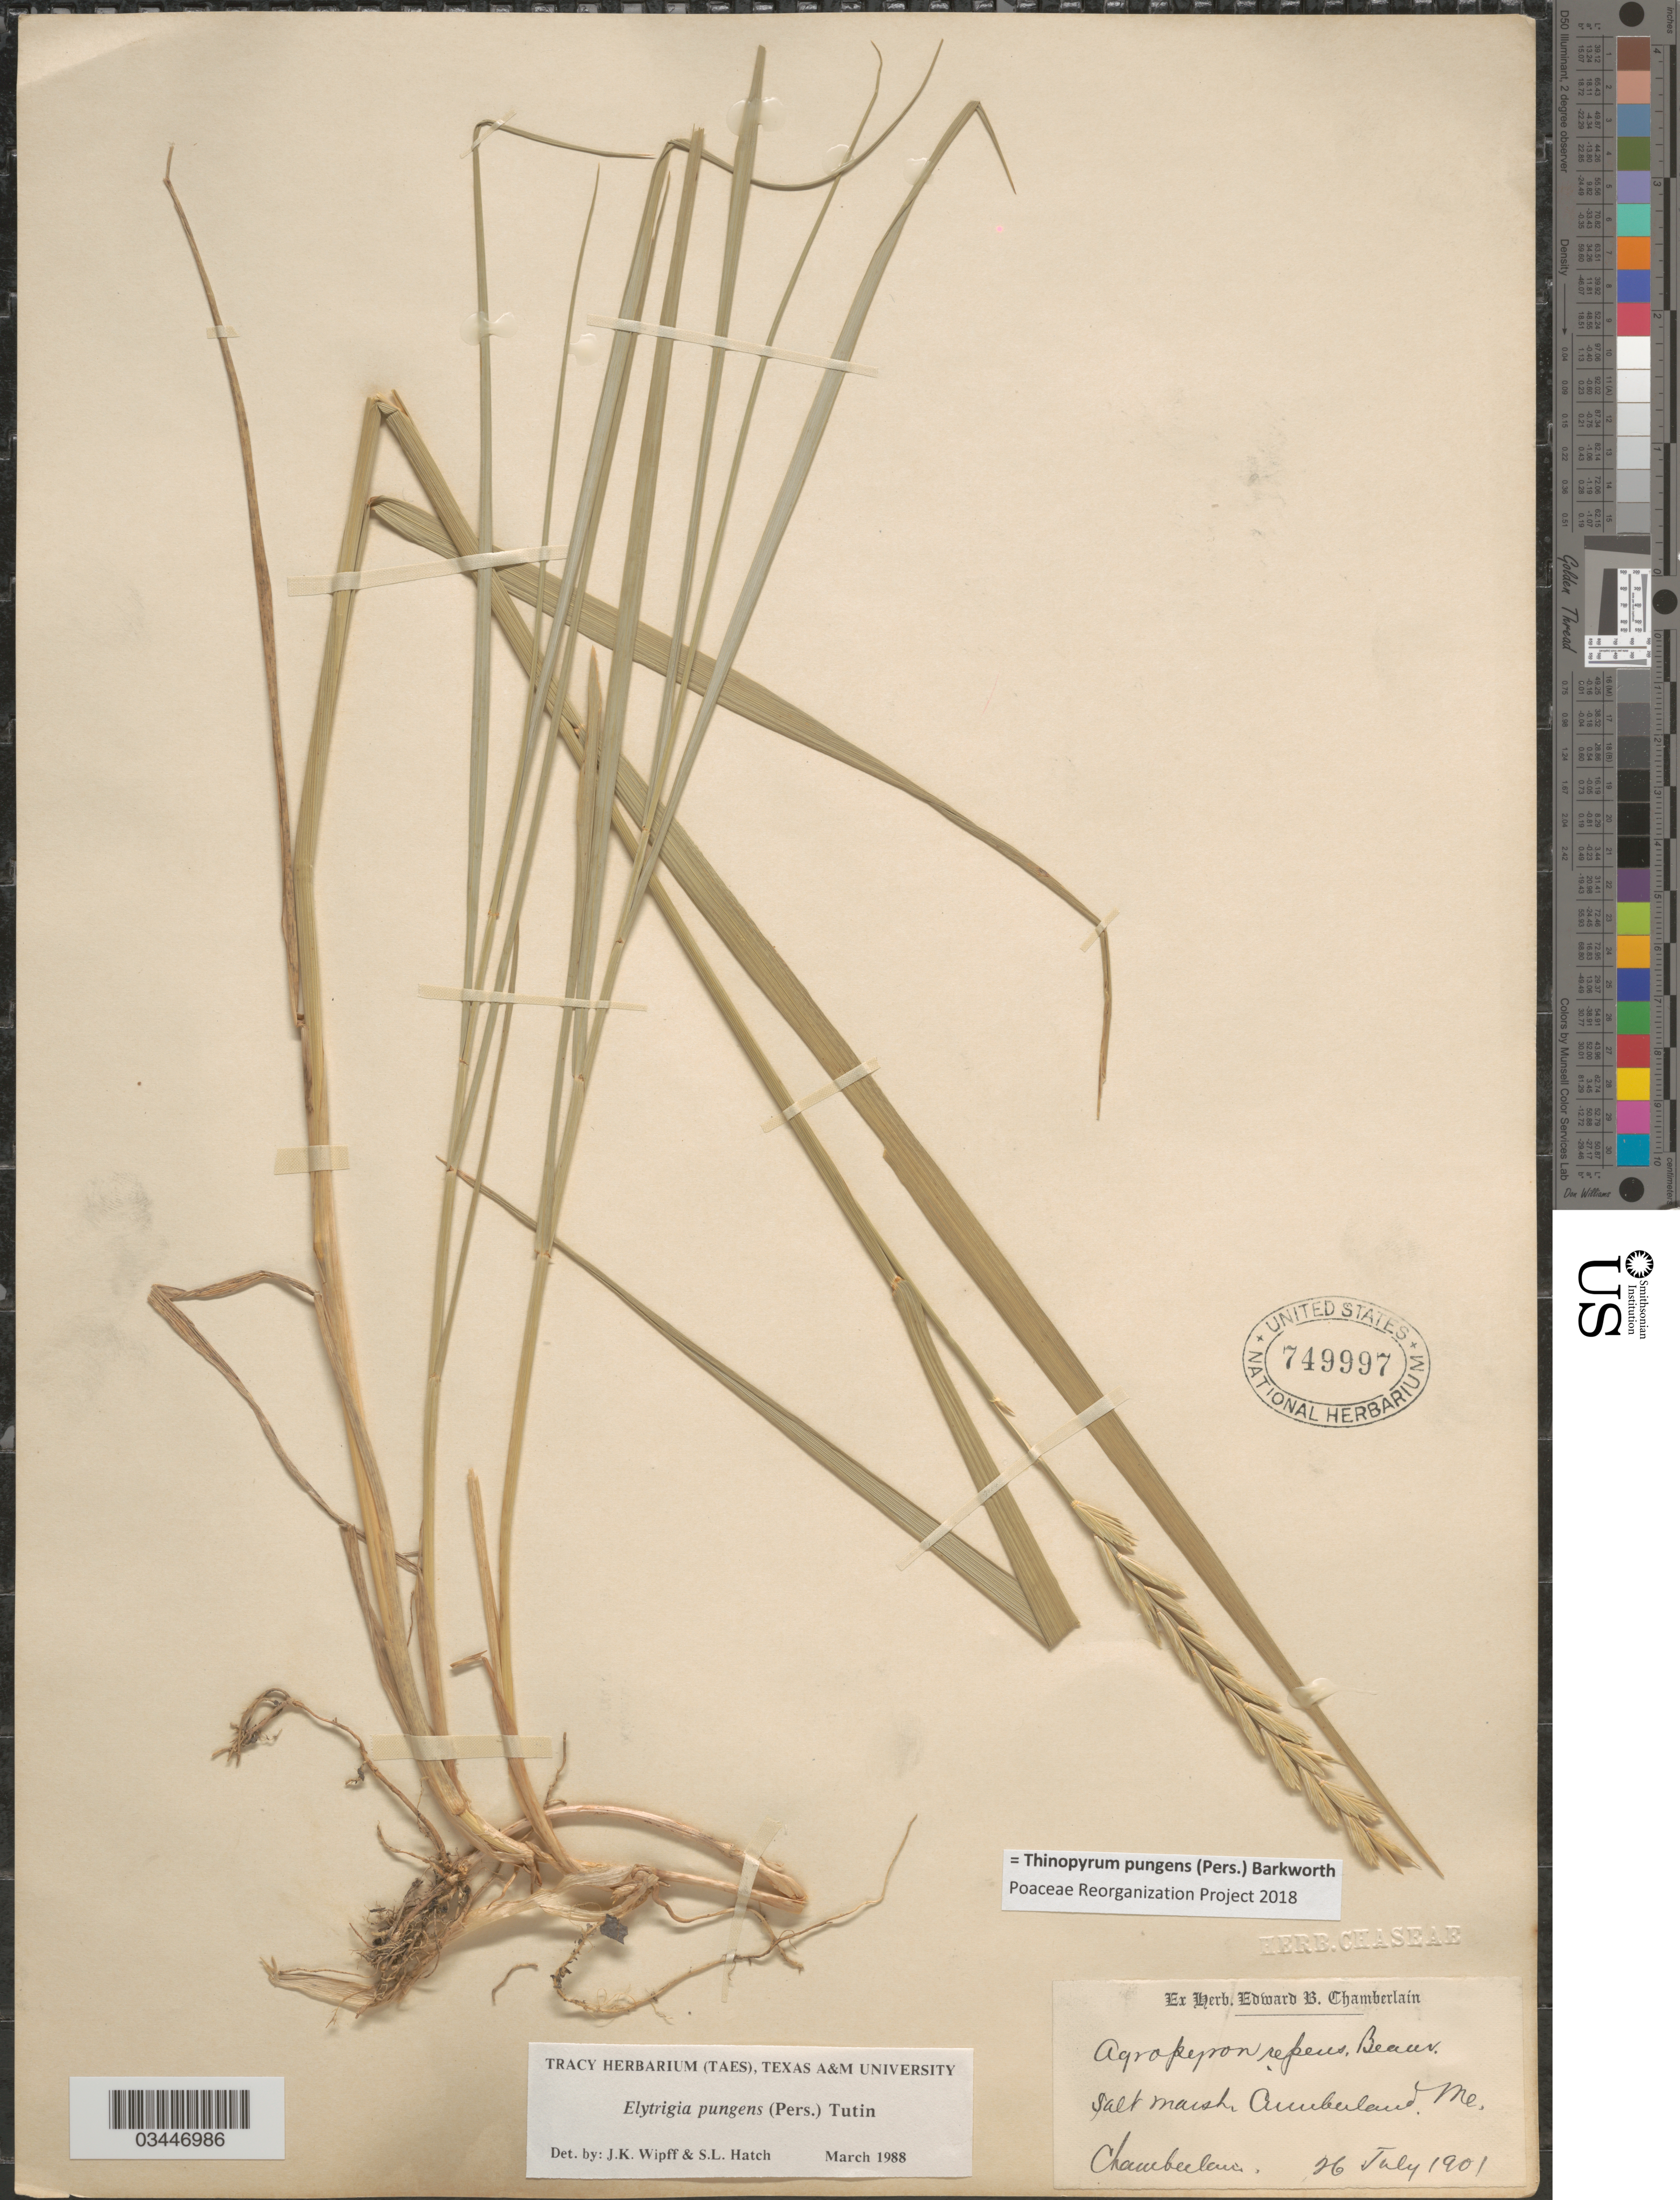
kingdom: Plantae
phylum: Tracheophyta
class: Liliopsida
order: Poales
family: Poaceae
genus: Thinopyrum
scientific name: Thinopyrum pungens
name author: (Pers.) Barkworth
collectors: E. Chamberlain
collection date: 1901-07-26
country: United States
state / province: Maine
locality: Salt marsh, Cumberland.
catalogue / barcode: US 749997